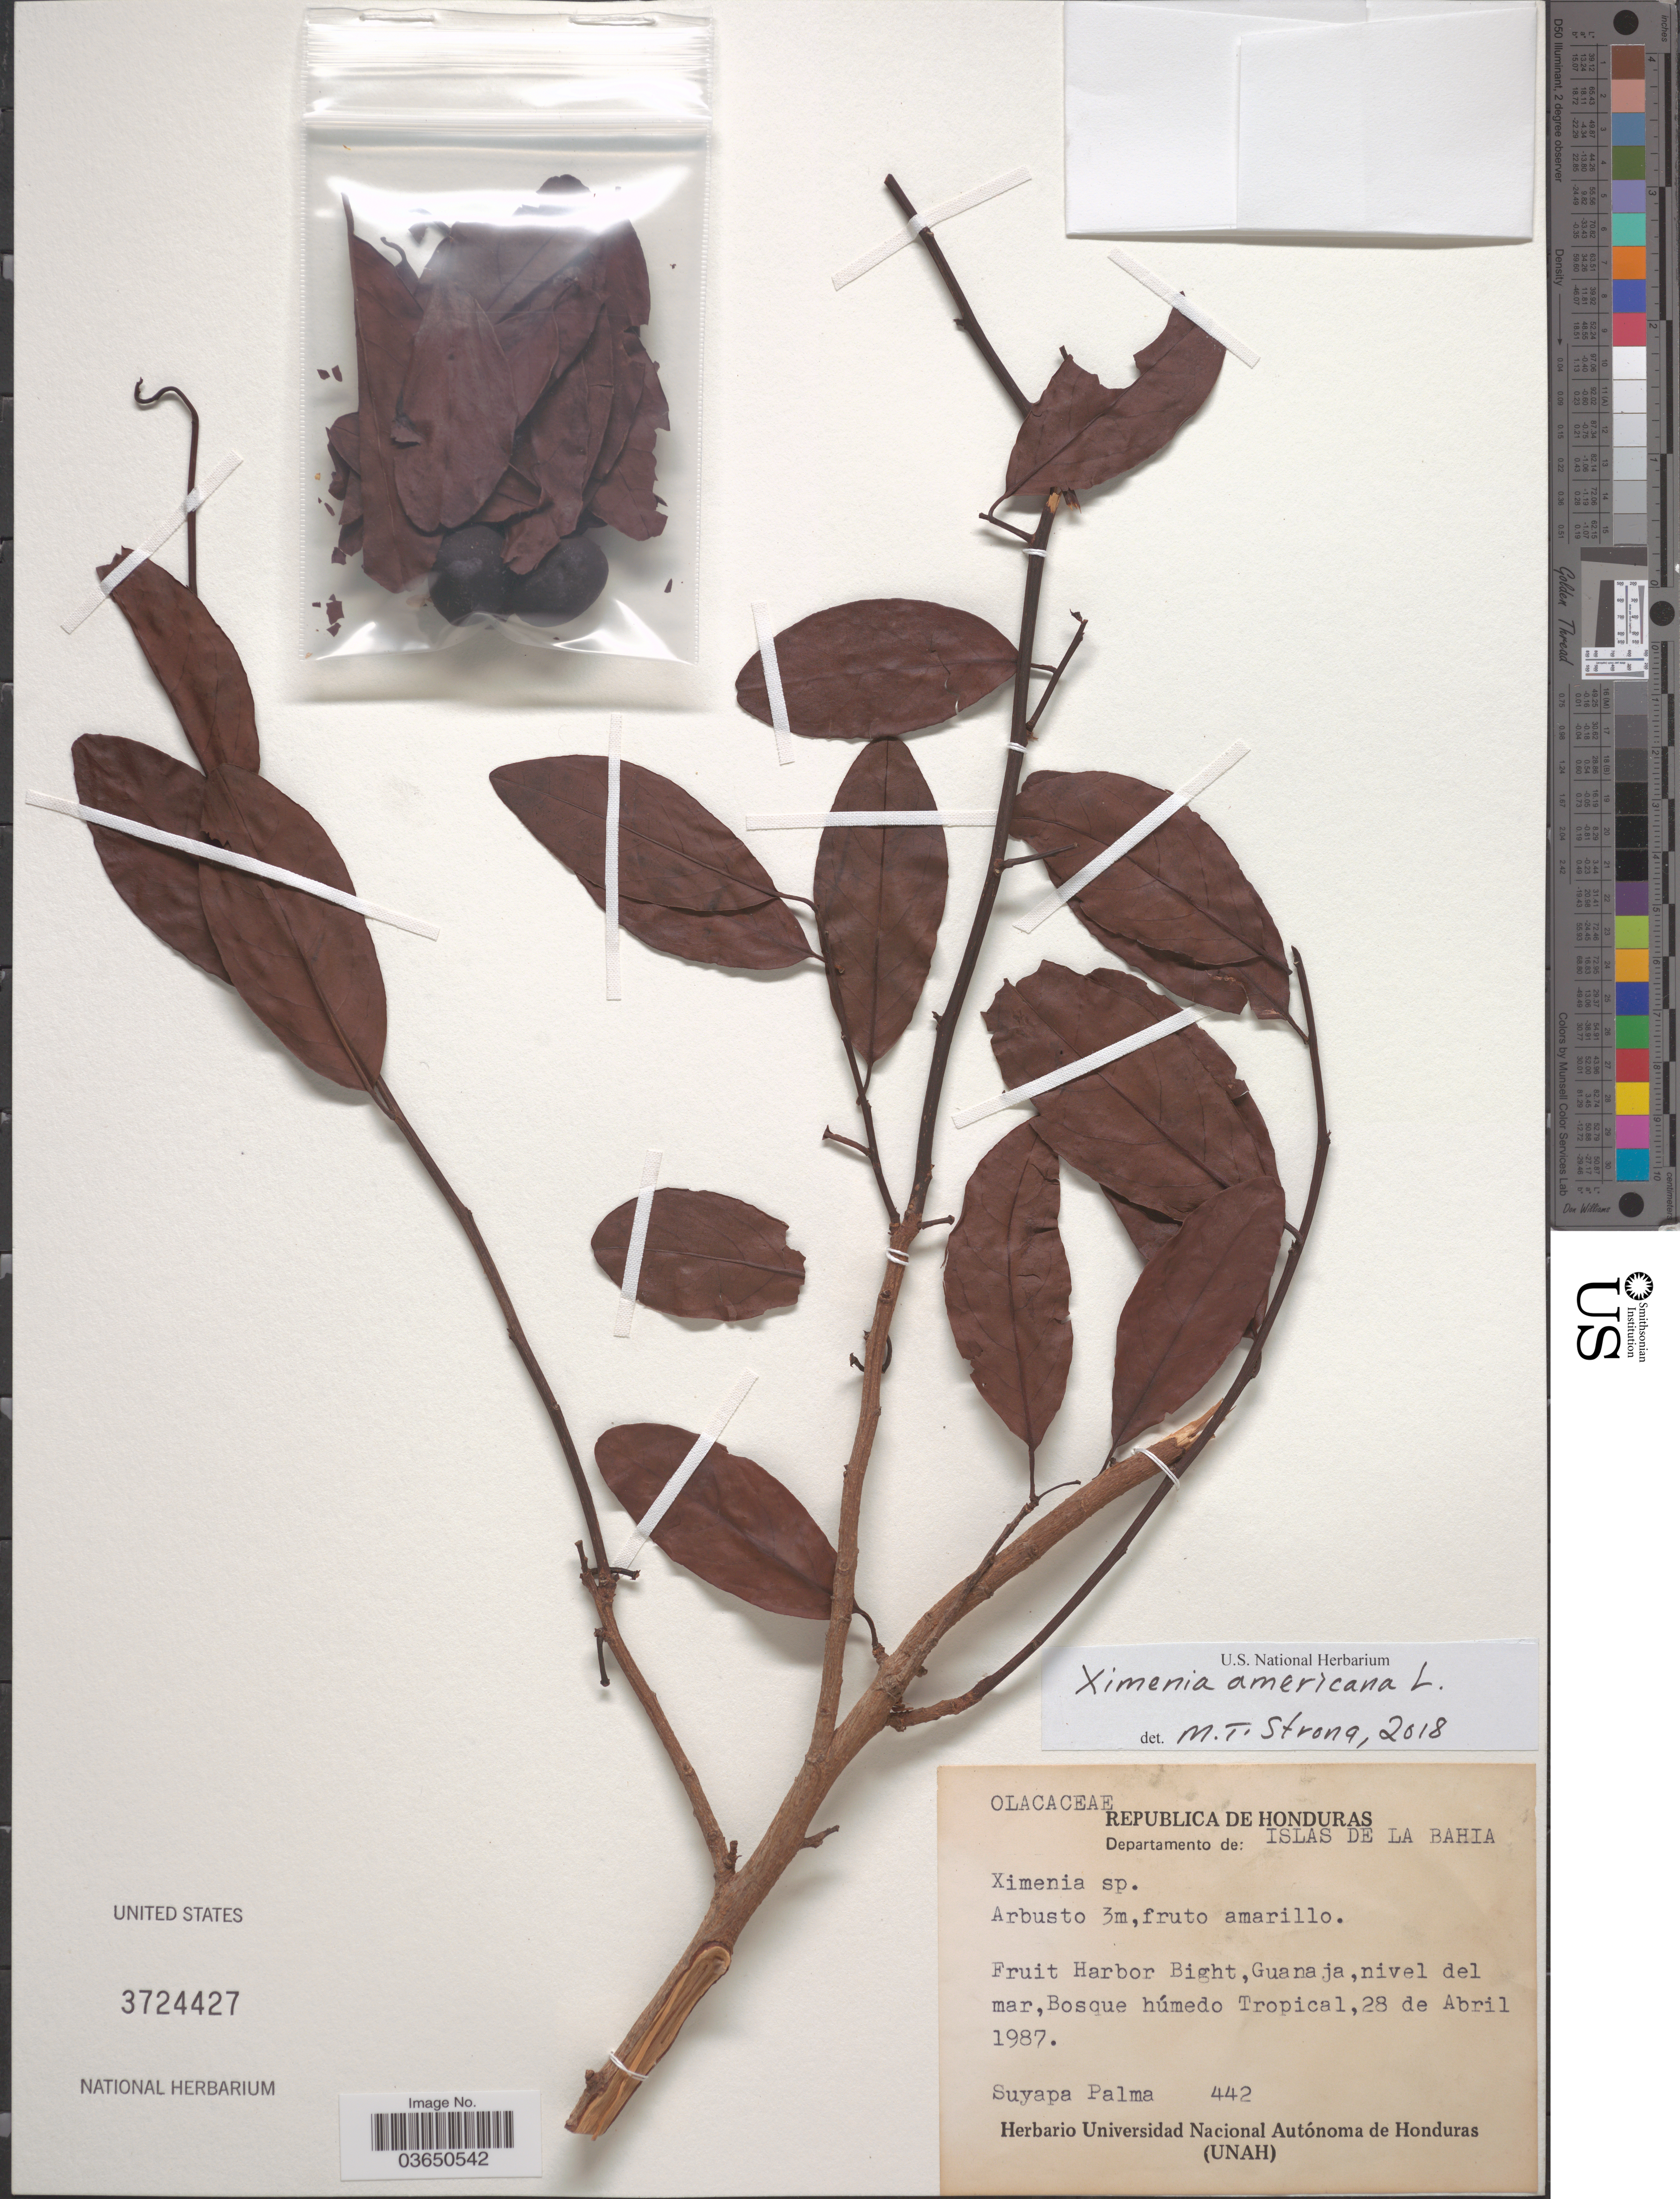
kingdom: Plantae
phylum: Tracheophyta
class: Magnoliopsida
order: Santalales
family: Ximeniaceae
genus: Ximenia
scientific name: Ximenia americana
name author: L.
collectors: S. Palma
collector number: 442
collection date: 1987-04-28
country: Honduras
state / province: Islas de la Bahía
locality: Departamento de: Islas de La Bahia. Fruit Harbor Bight, Guanaja.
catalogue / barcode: US 3724427